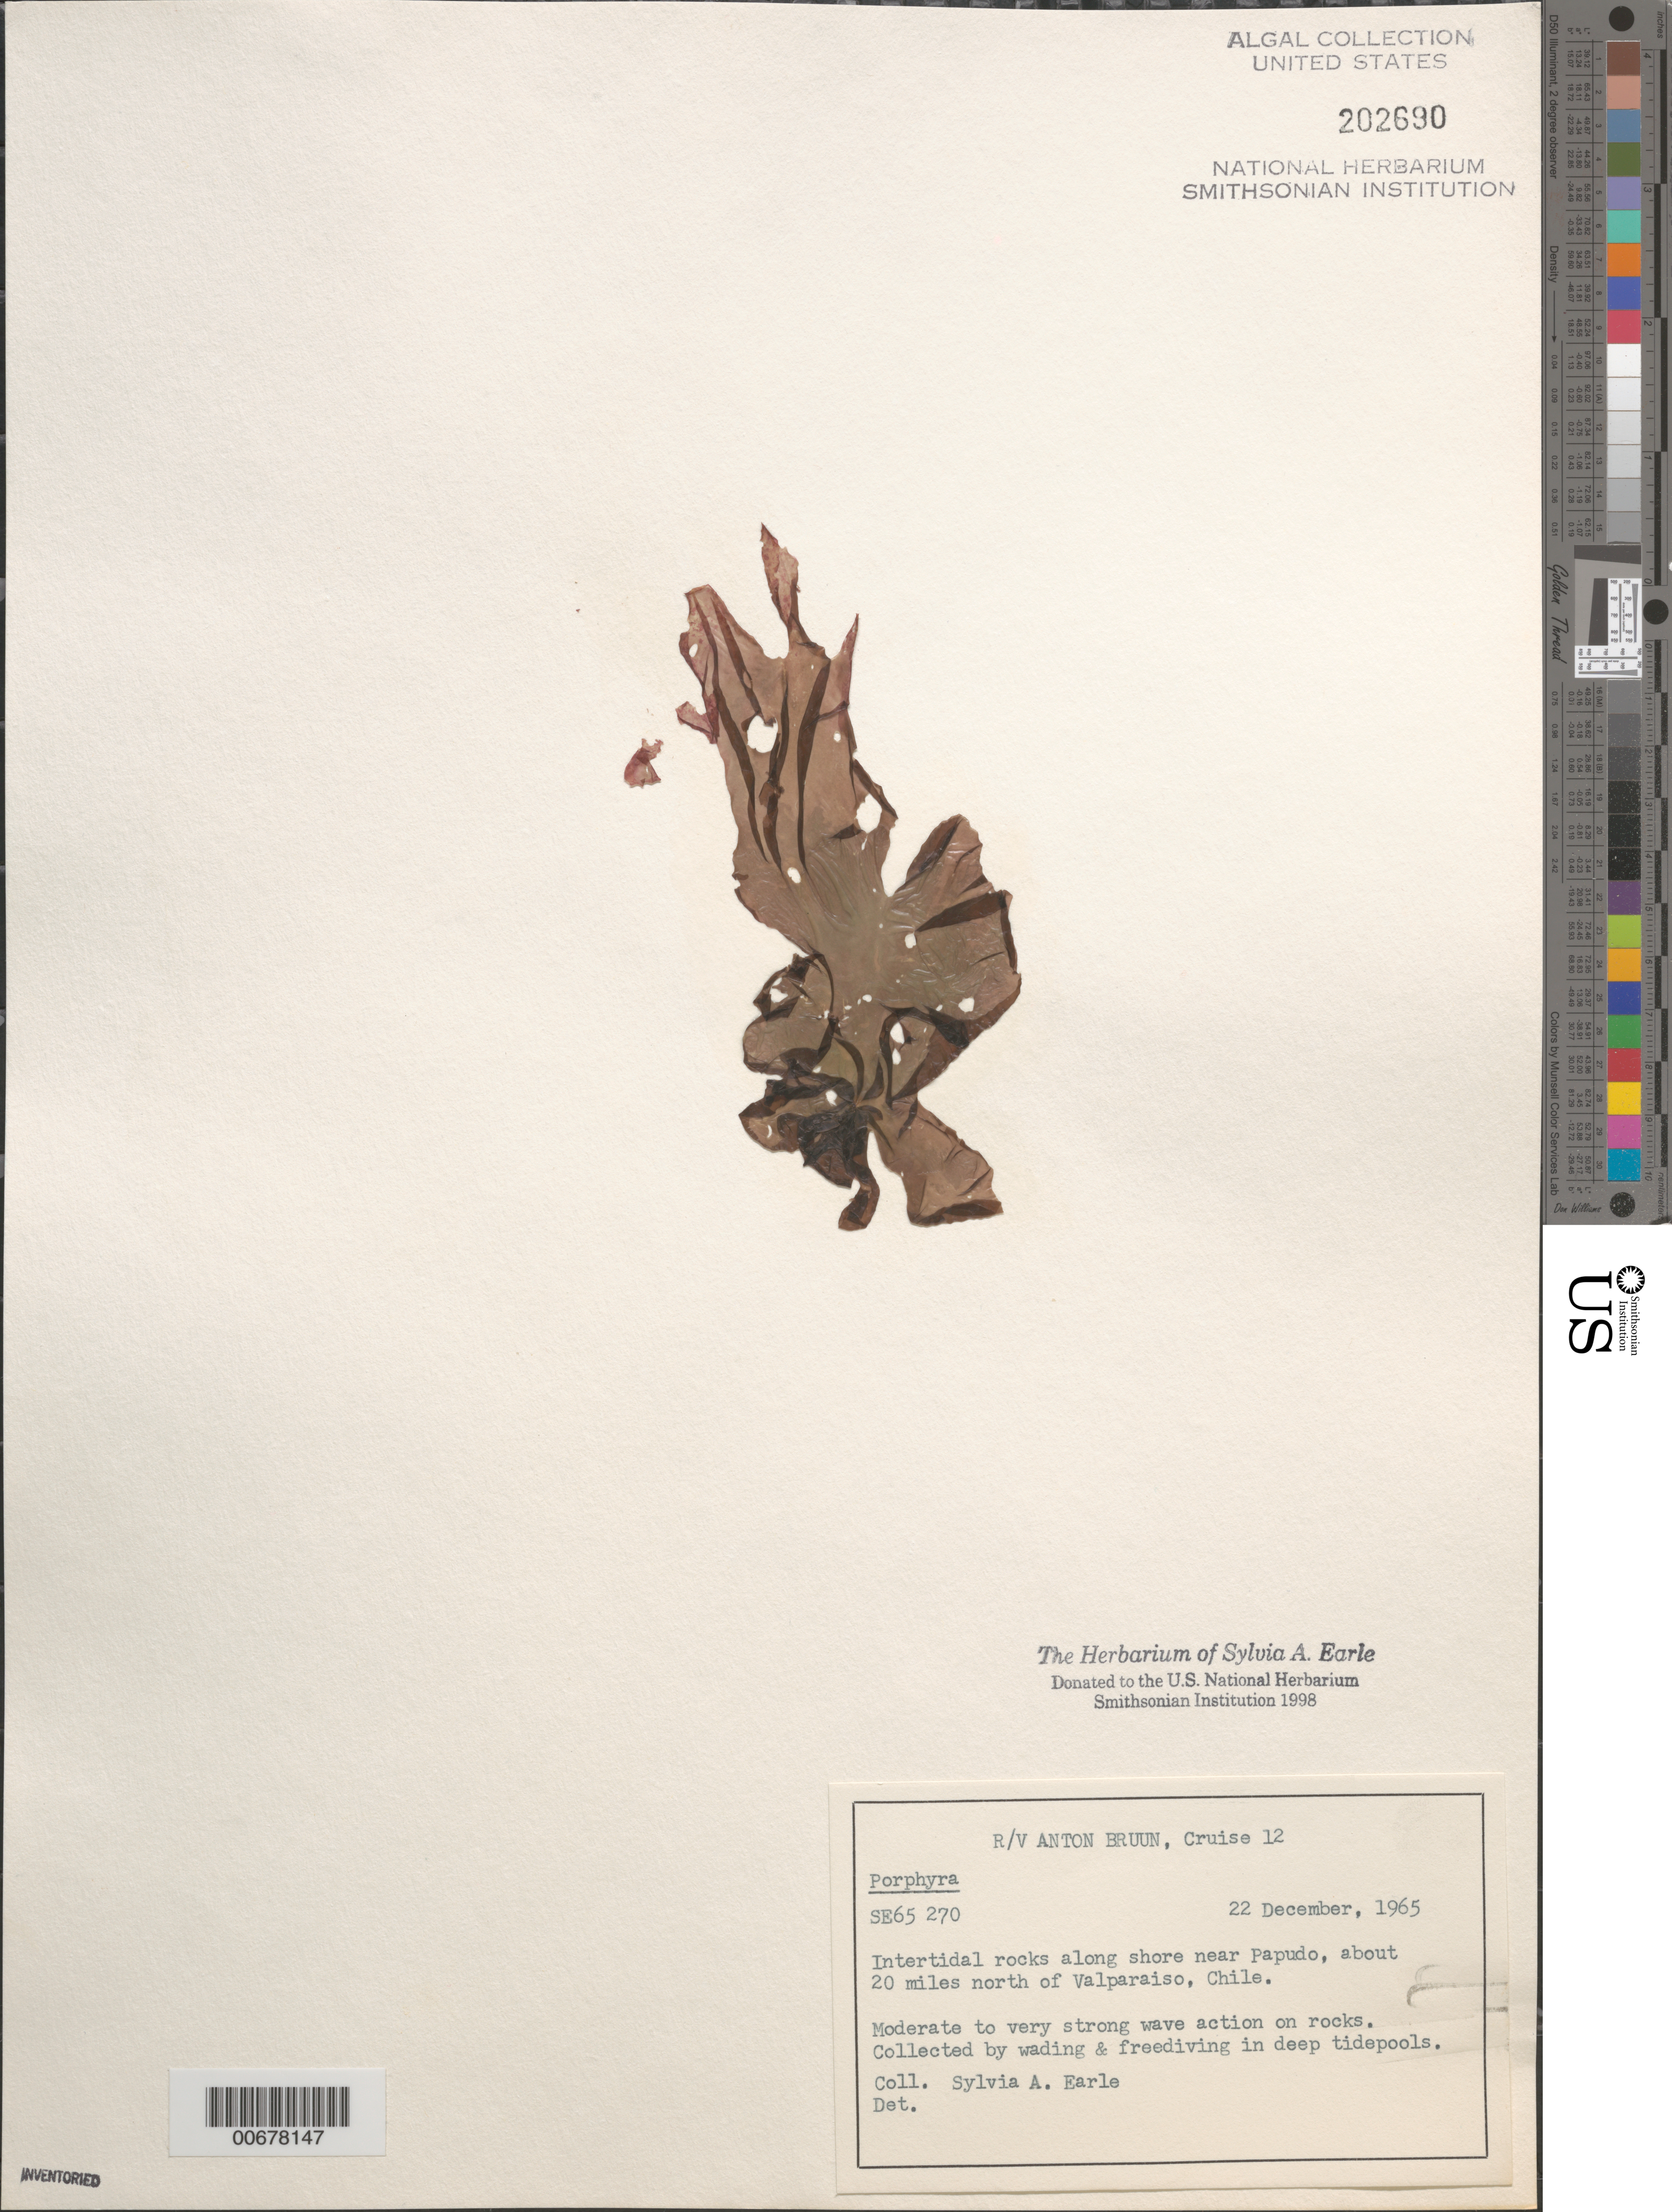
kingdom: Plantae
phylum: Rhodophyta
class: Bangiophyceae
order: Bangiales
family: Bangiaceae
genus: Porphyra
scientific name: Porphyra sp.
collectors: S. A. Earle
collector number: SE 65270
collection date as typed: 22 Dec 1965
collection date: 1965-12-22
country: Chile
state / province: Valparaíso (V)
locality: Along shore near Papudo, ca.20 miles north of Valparaiso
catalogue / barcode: US 202690